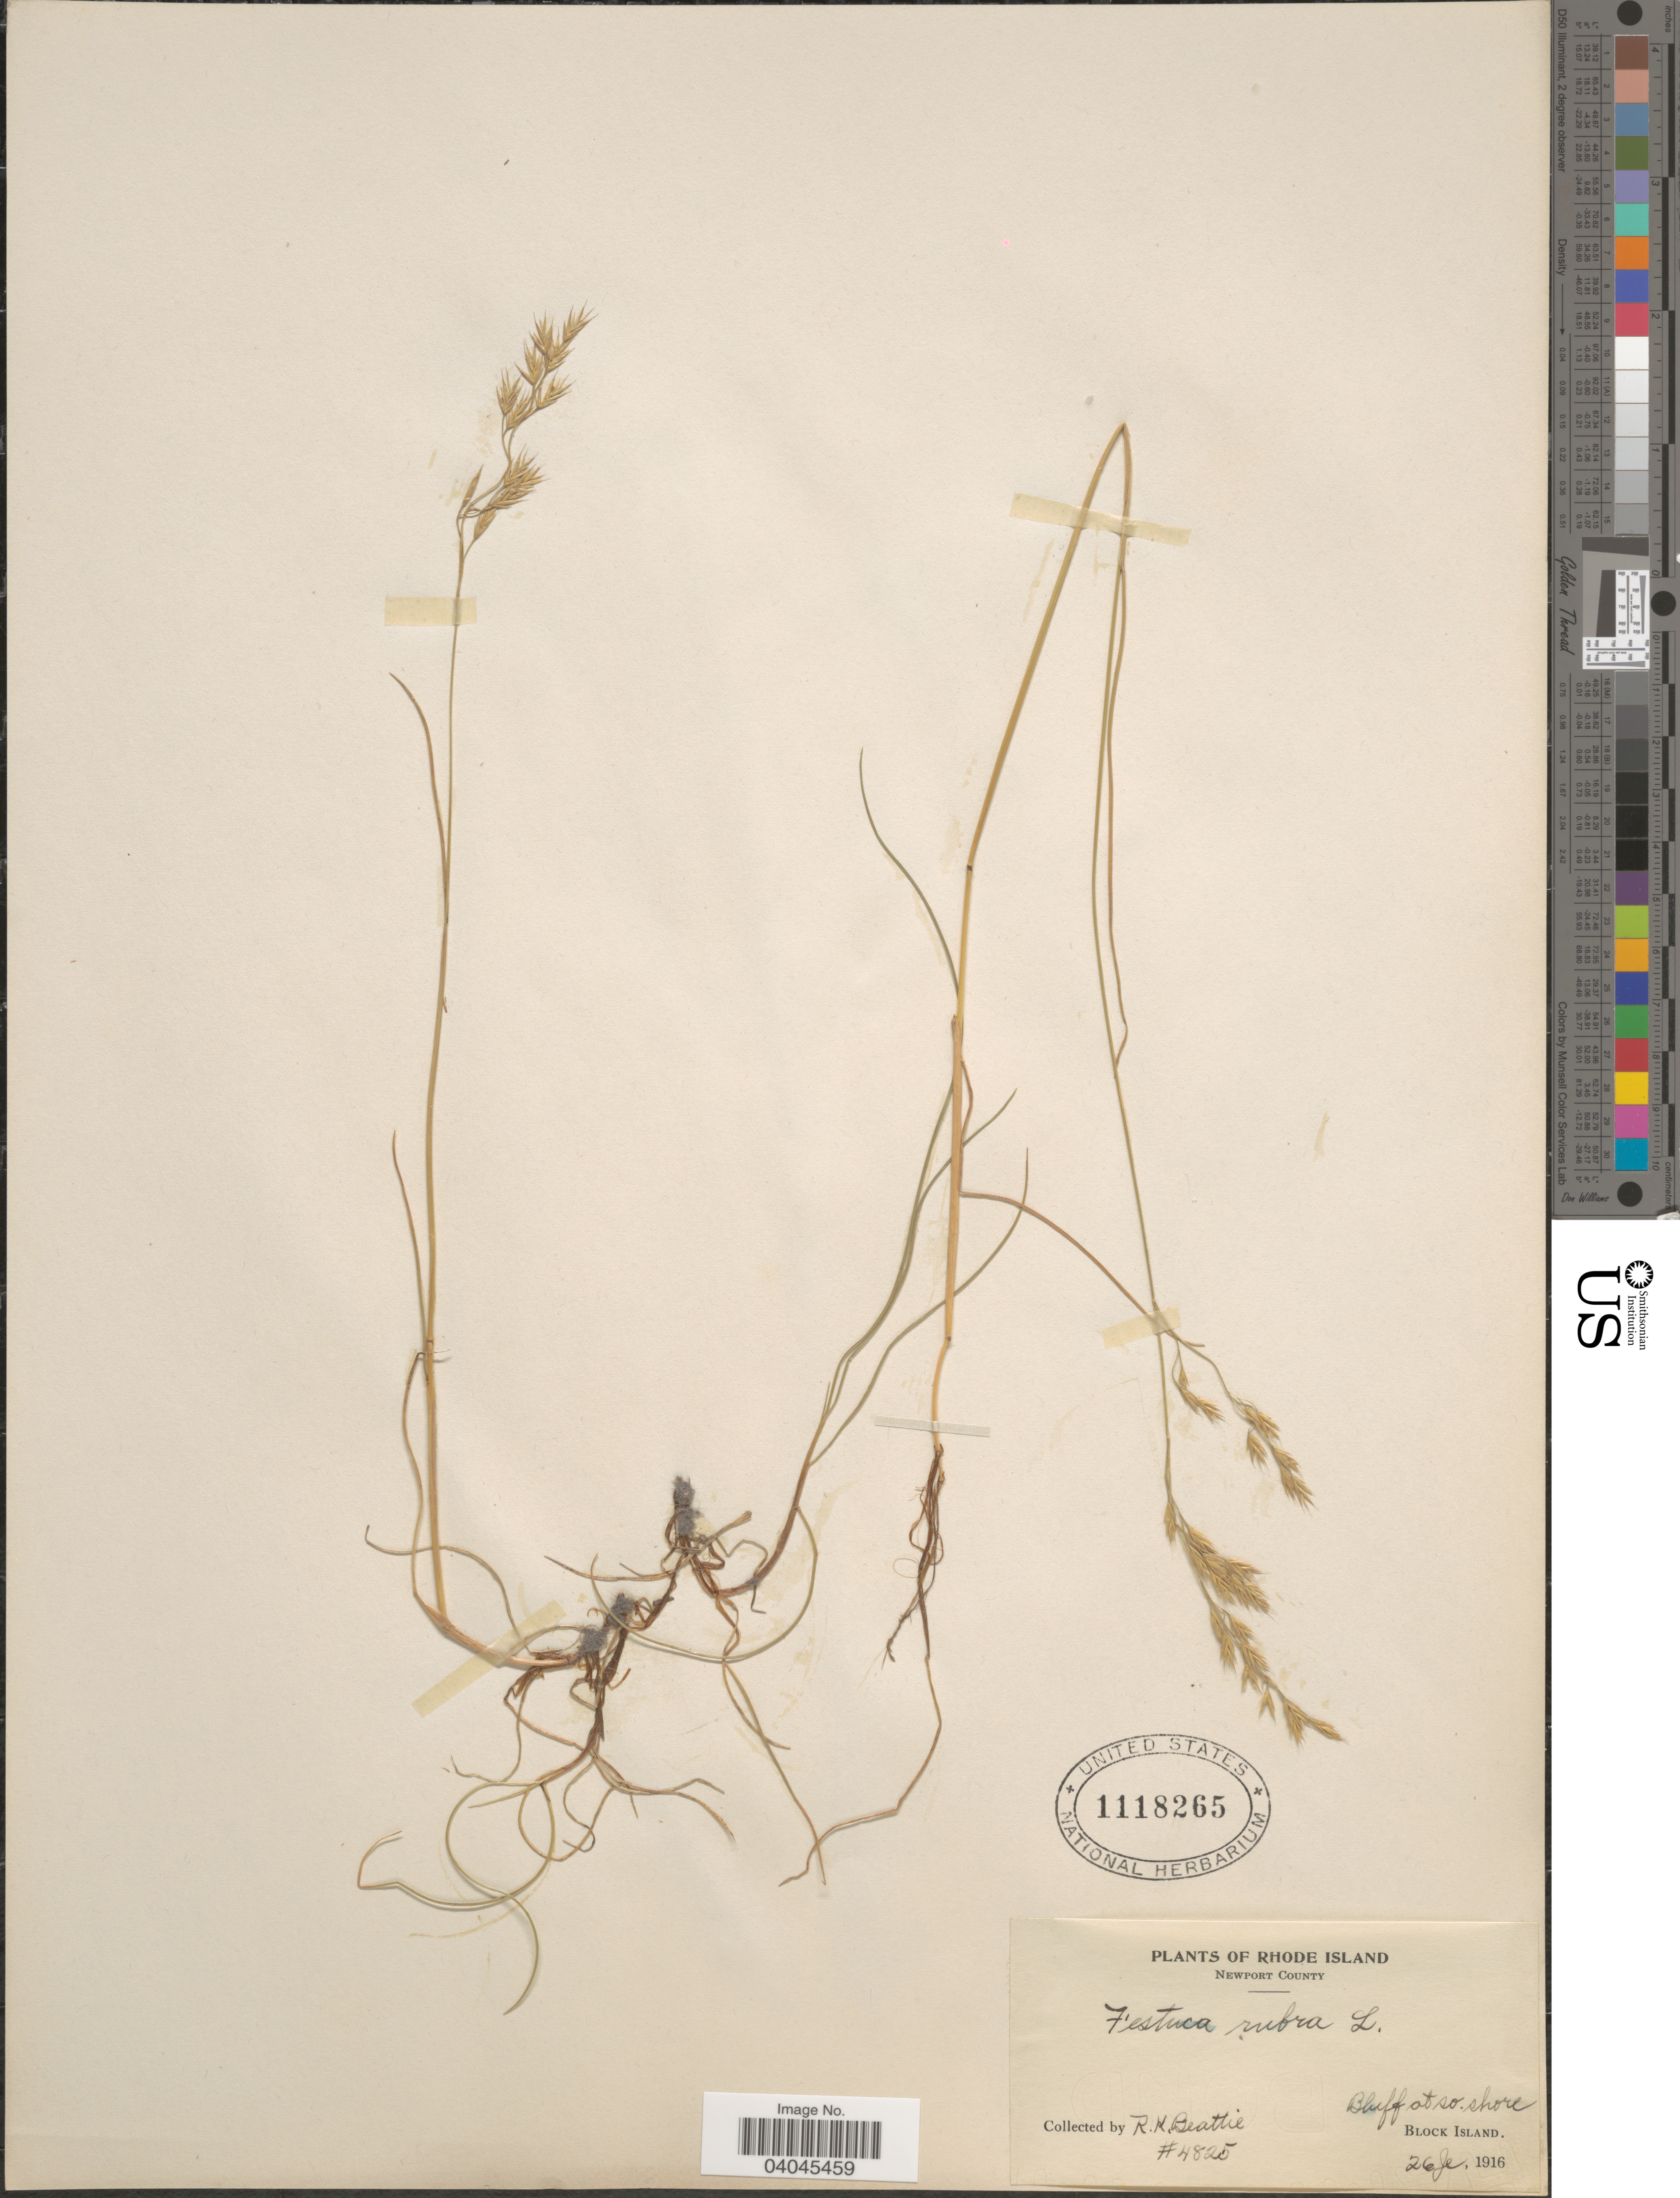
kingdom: Plantae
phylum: Tracheophyta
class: Liliopsida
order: Poales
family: Poaceae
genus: Festuca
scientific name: Festuca rubra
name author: L.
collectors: R. K. Beattie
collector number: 4825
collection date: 1916-06-26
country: United States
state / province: Rhode Island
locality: Newport County. Bluff at so. shore. Block Island.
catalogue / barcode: US 1118265